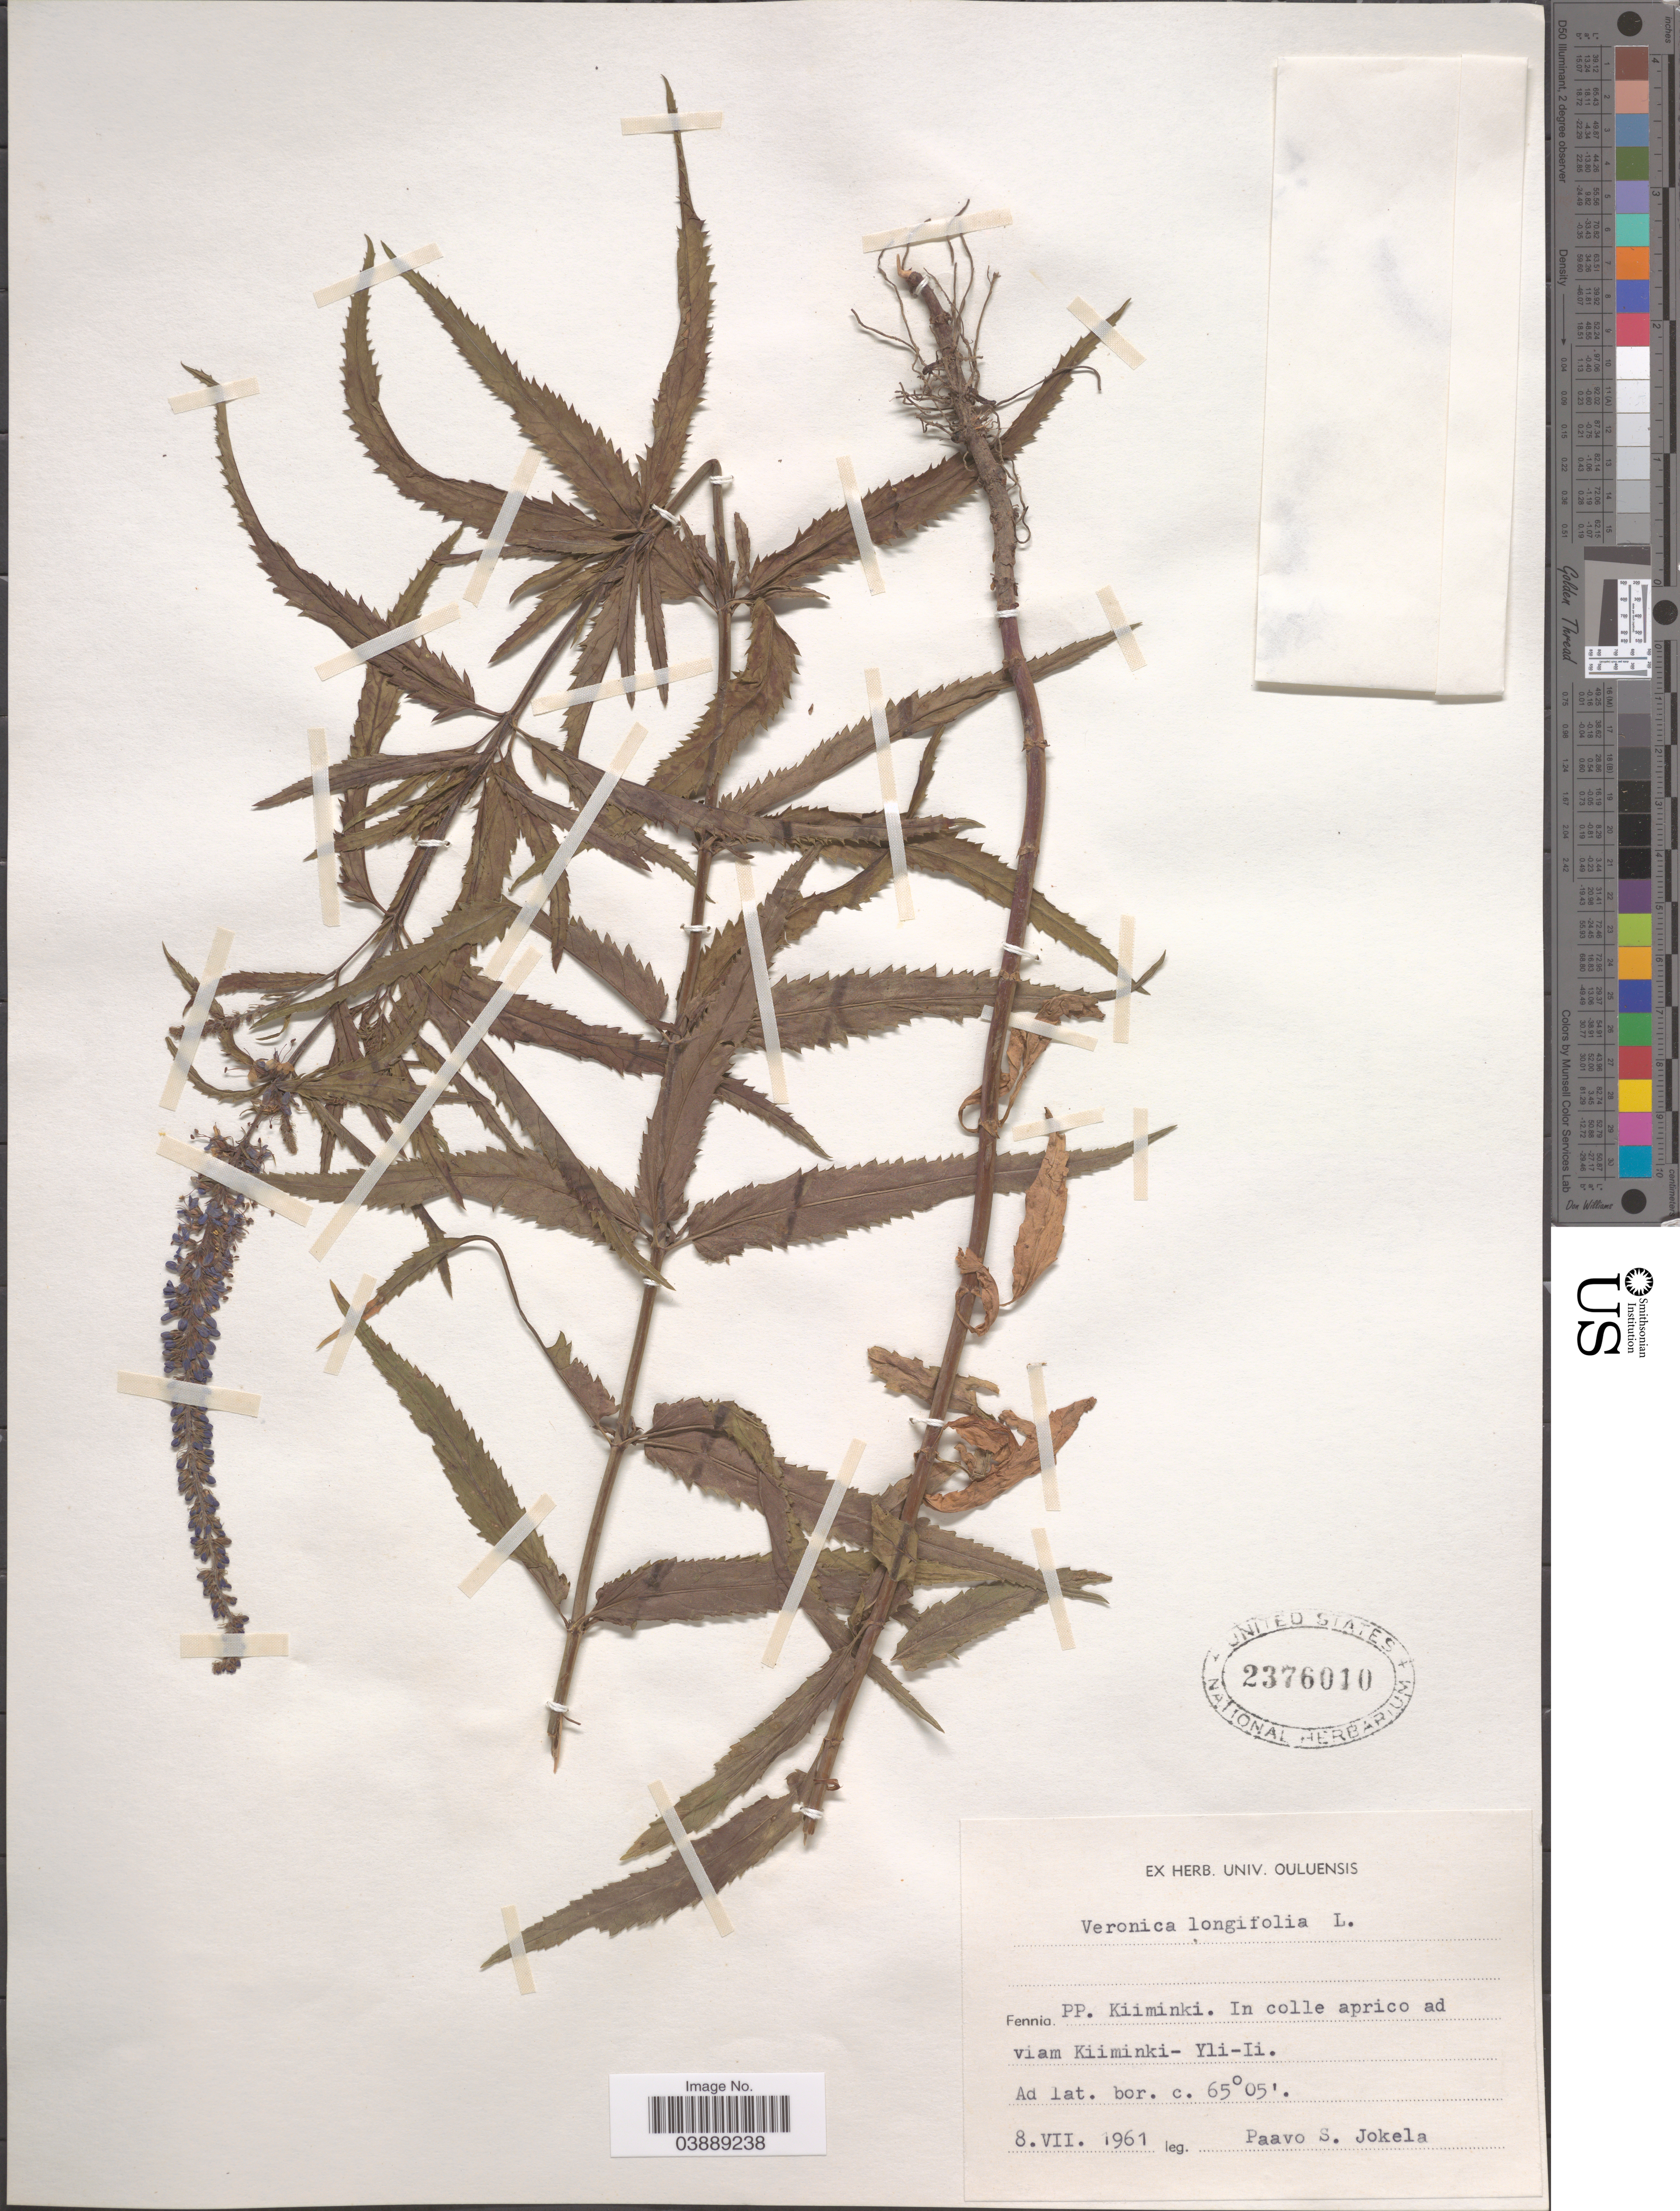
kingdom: Plantae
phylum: Tracheophyta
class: Magnoliopsida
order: Lamiales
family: Plantaginaceae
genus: Veronica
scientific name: Veronica longifolia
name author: L.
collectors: P. Jokela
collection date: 1961-07-08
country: Finland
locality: Fennia. PP. Kiiminki. In colle aprico ad viam Kiiminki- Yli-Li.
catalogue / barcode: US 2376010